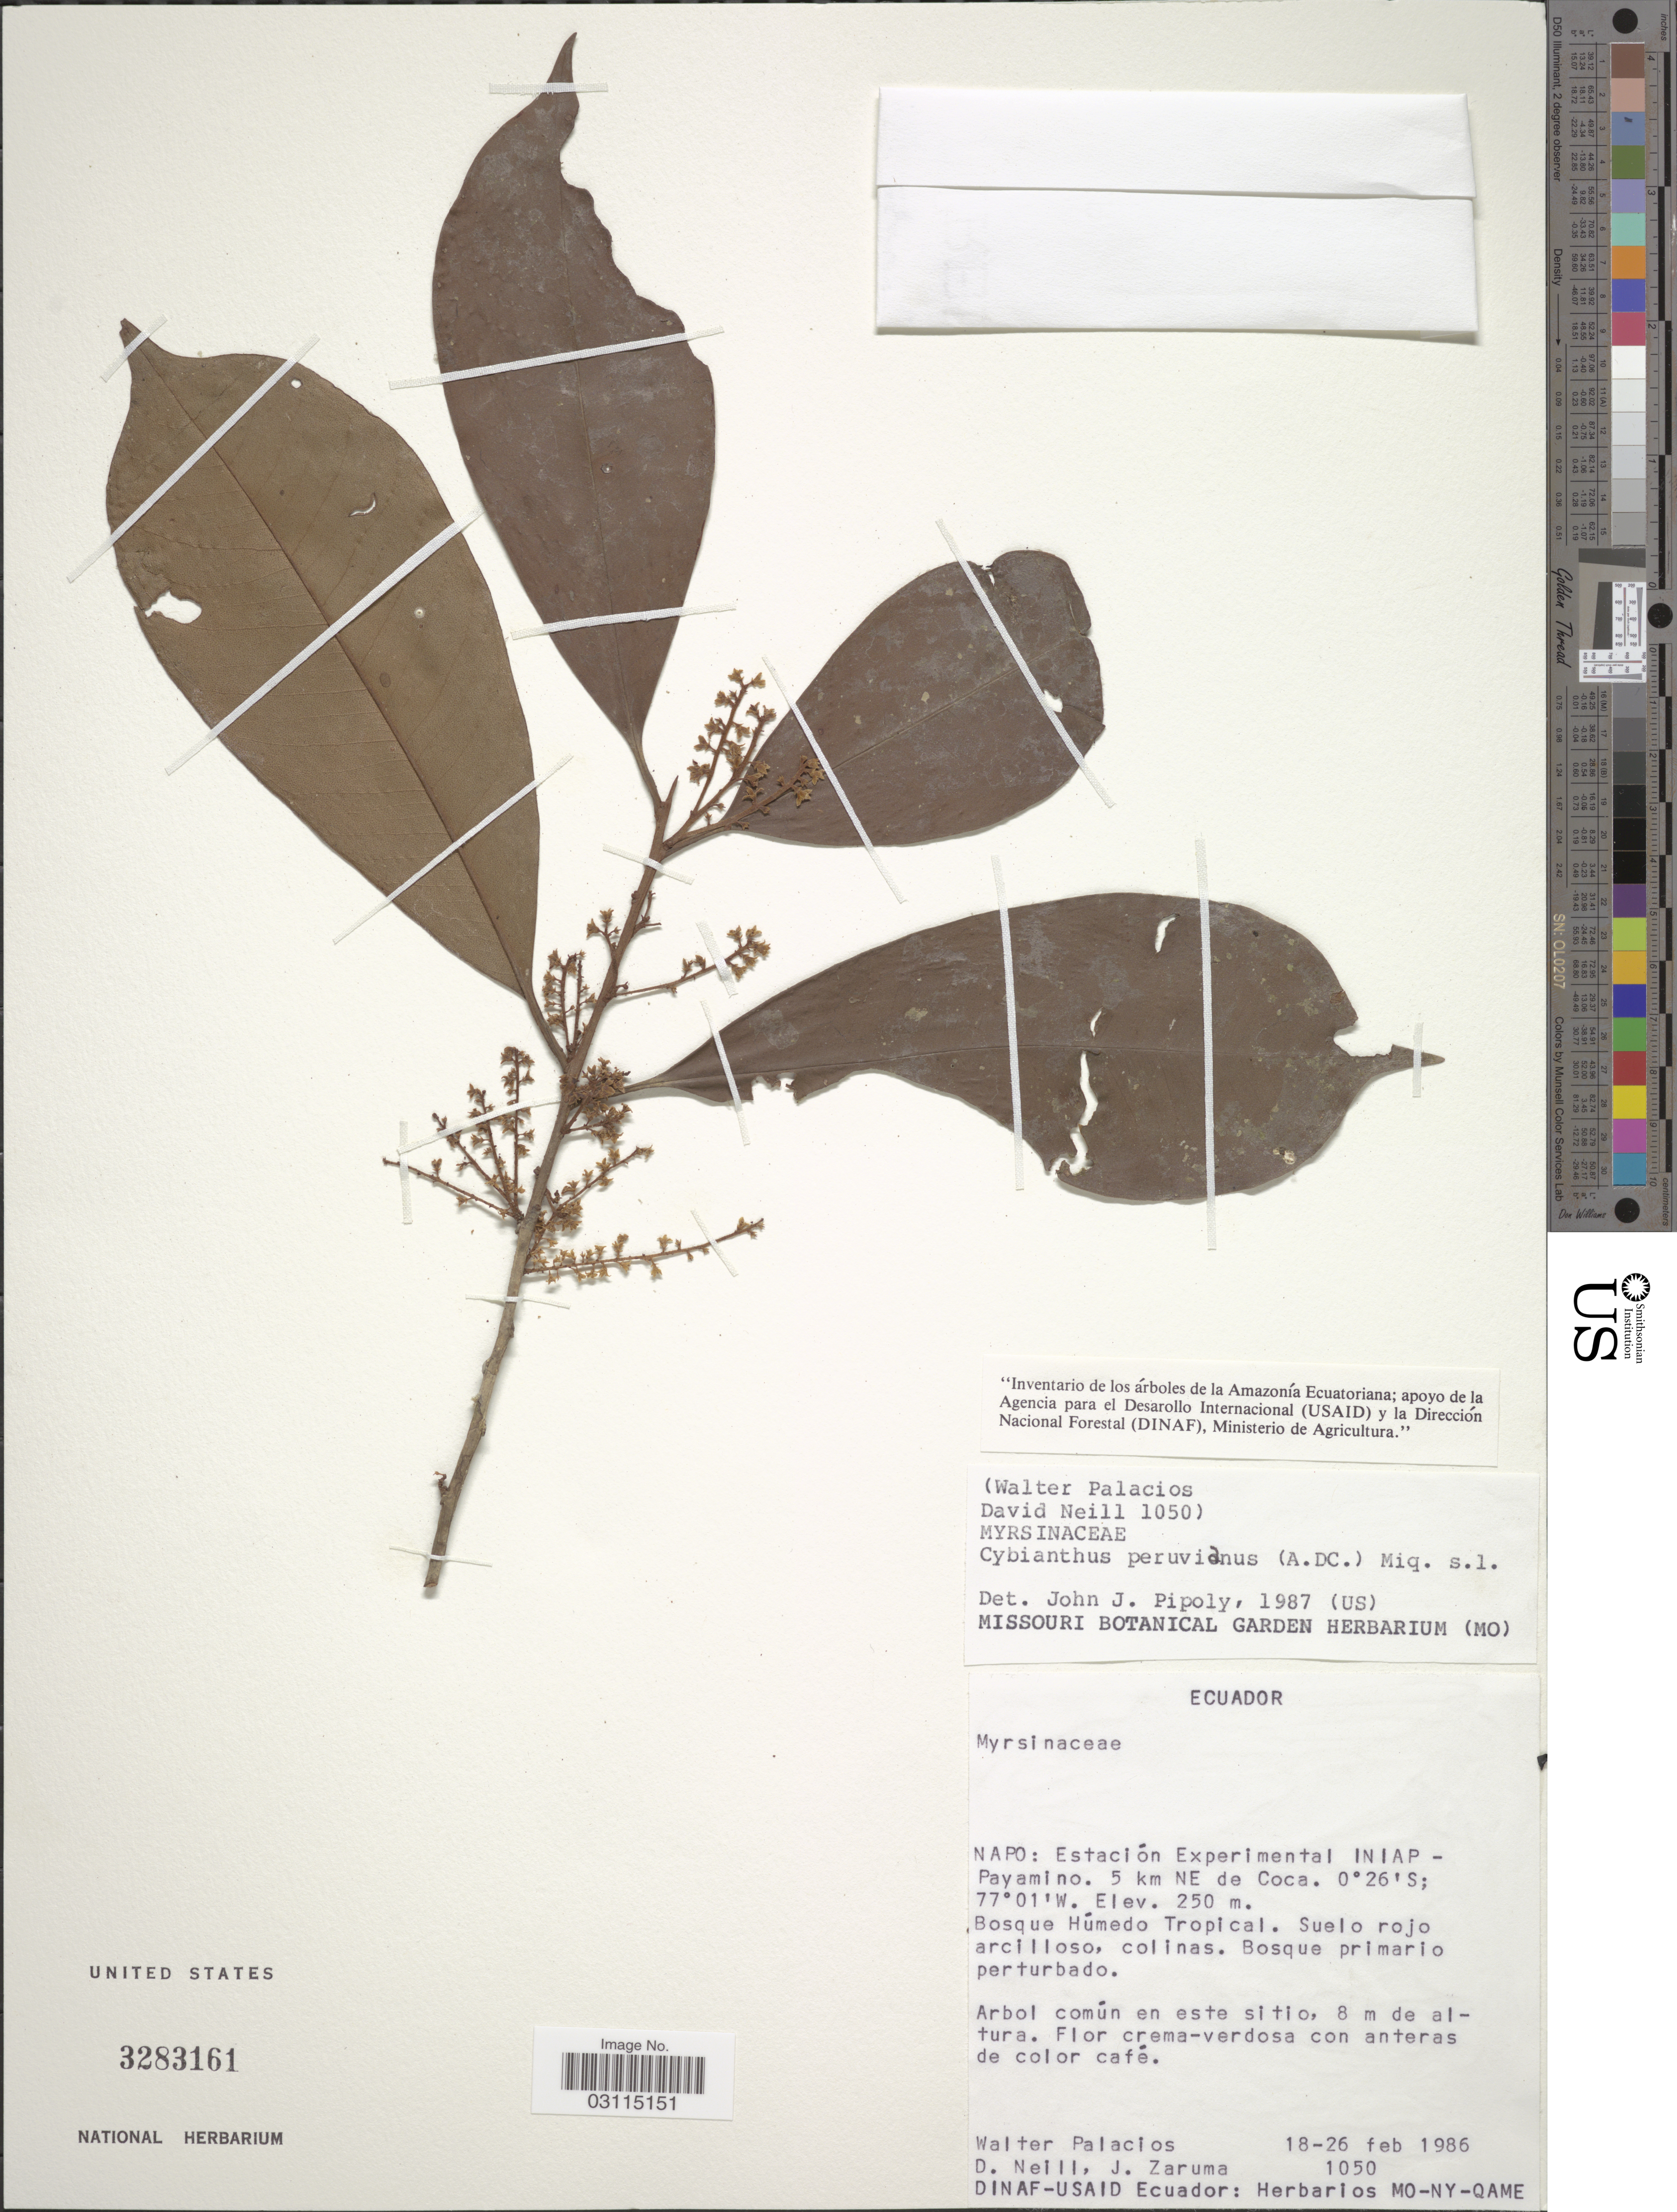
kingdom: Plantae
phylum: Tracheophyta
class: Magnoliopsida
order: Ericales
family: Primulaceae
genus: Cybianthus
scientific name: Cybianthus peruvianus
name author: (A. DC.) Miq.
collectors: W. Palacios, D. Neill & J. Zaruma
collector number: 1050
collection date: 1986-02-18/1986-02-26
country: Ecuador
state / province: Napo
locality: Estación Experimental INIAP-Payamino, 5 km NE de Coca.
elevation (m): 250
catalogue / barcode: US 3283161